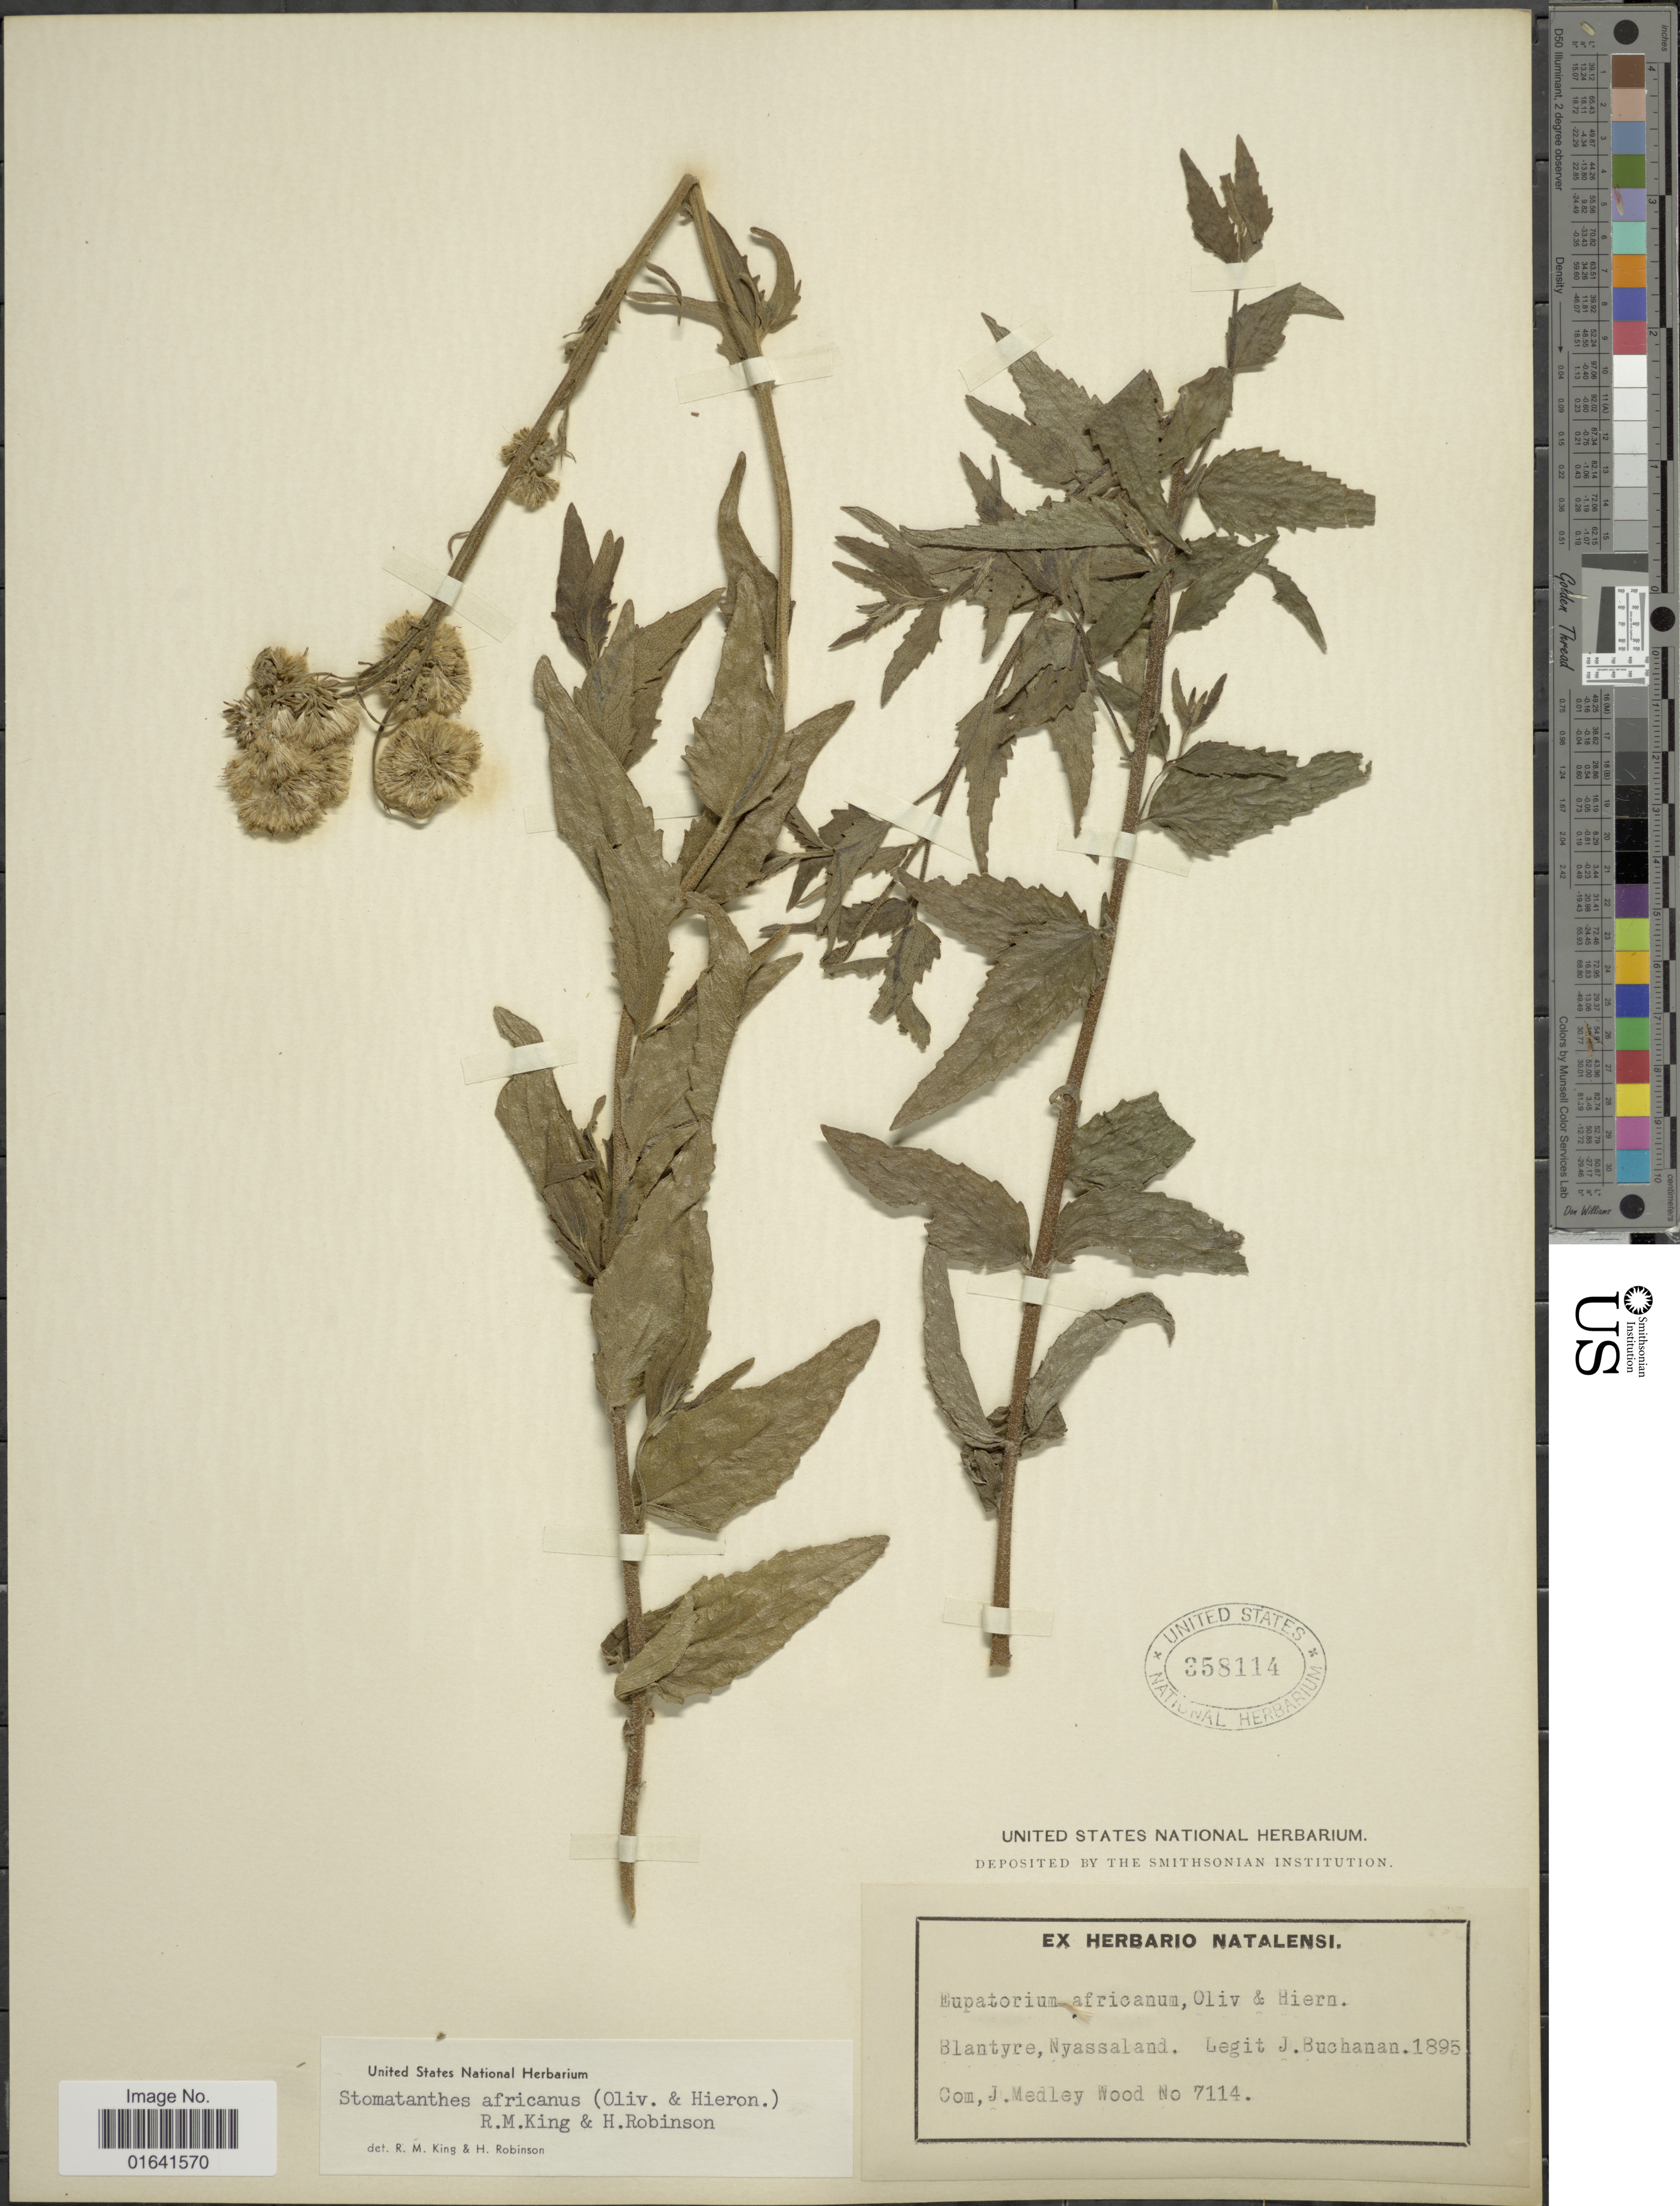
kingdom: Plantae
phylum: Tracheophyta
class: Magnoliopsida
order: Asterales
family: Asteraceae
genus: Stomatanthes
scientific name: Stomatanthes africanus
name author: (Oliv.) R.M. King & H. Rob.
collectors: J. Buchanan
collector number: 1895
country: Malawi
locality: Blantyre, Nyassaland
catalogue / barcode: US 358114